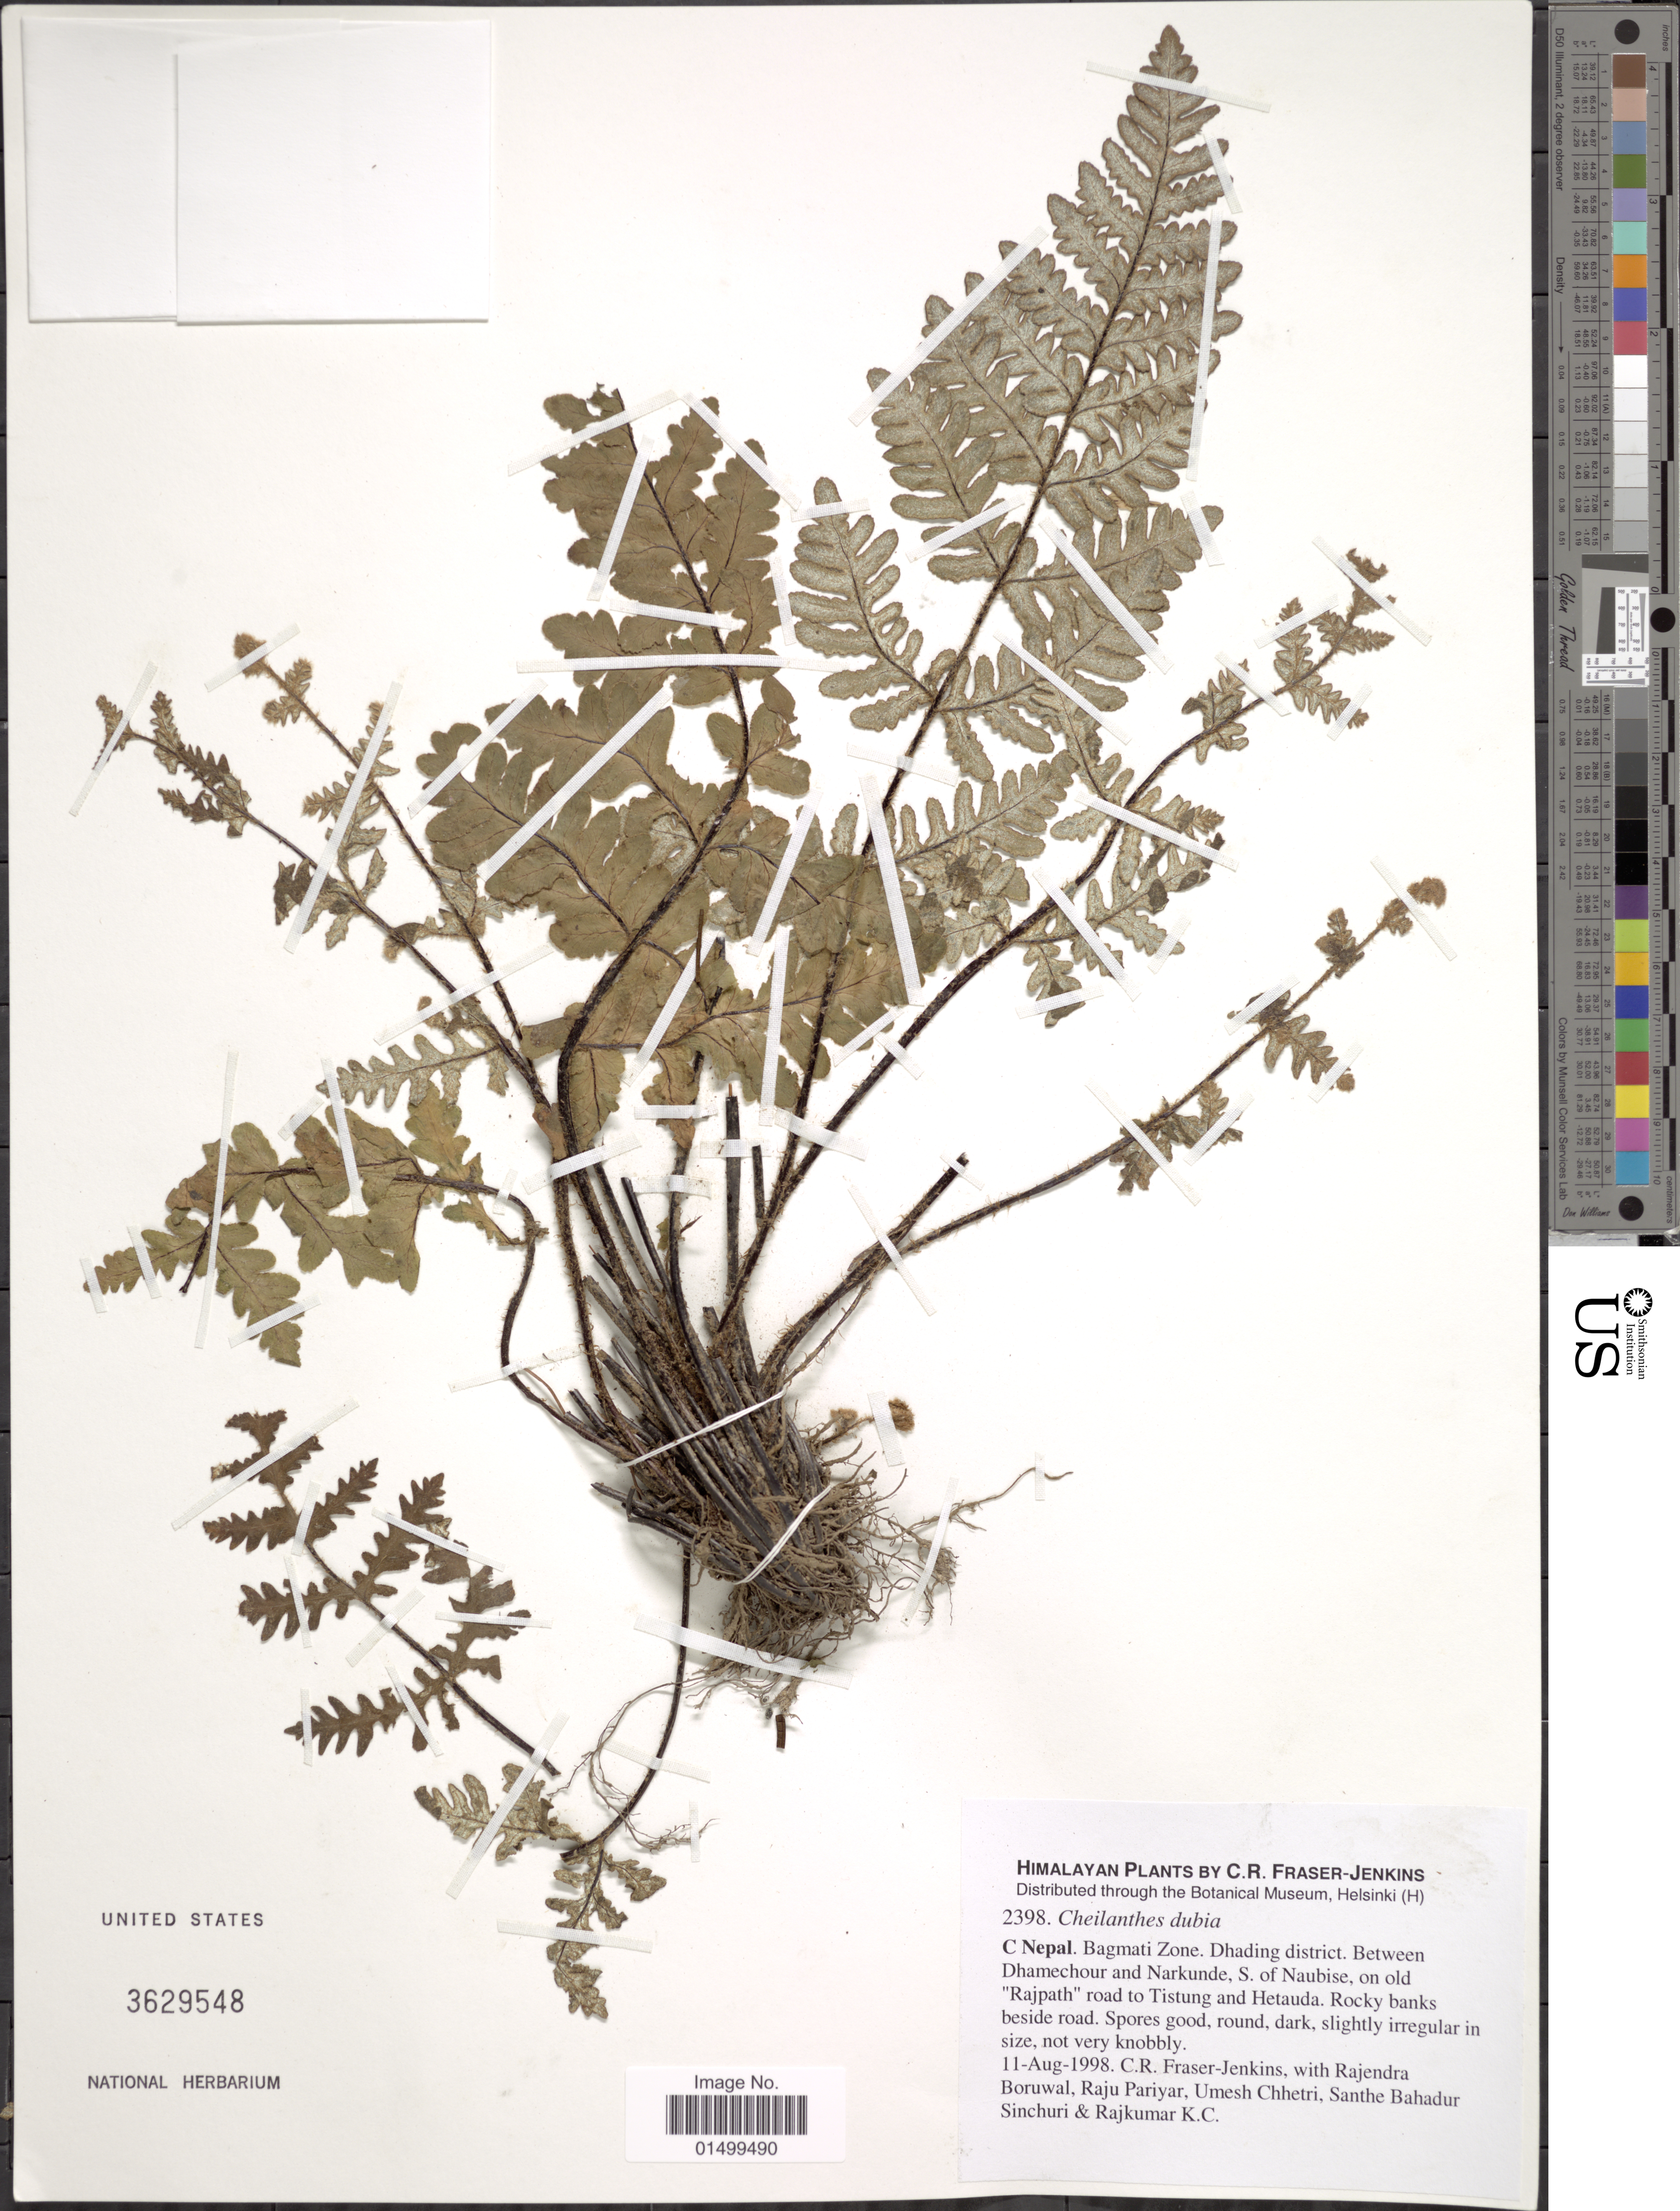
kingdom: Plantae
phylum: Tracheophyta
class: Polypodiopsida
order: Polypodiales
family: Pteridaceae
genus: Cheilanthes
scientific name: Cheilanthes dubia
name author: C. Hope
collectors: C. R. Fraser-Jenkins, R. Boruwal, R. Pariyar, U. Chhetri & et al.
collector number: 2398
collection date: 1998-08-11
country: Nepal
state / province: Bagmati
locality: Dhading district. Between Dhamechour and Narkunde, S. of Naubise, on old "Rajpath" road to Tistung and Hetauda.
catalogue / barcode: US 3629548